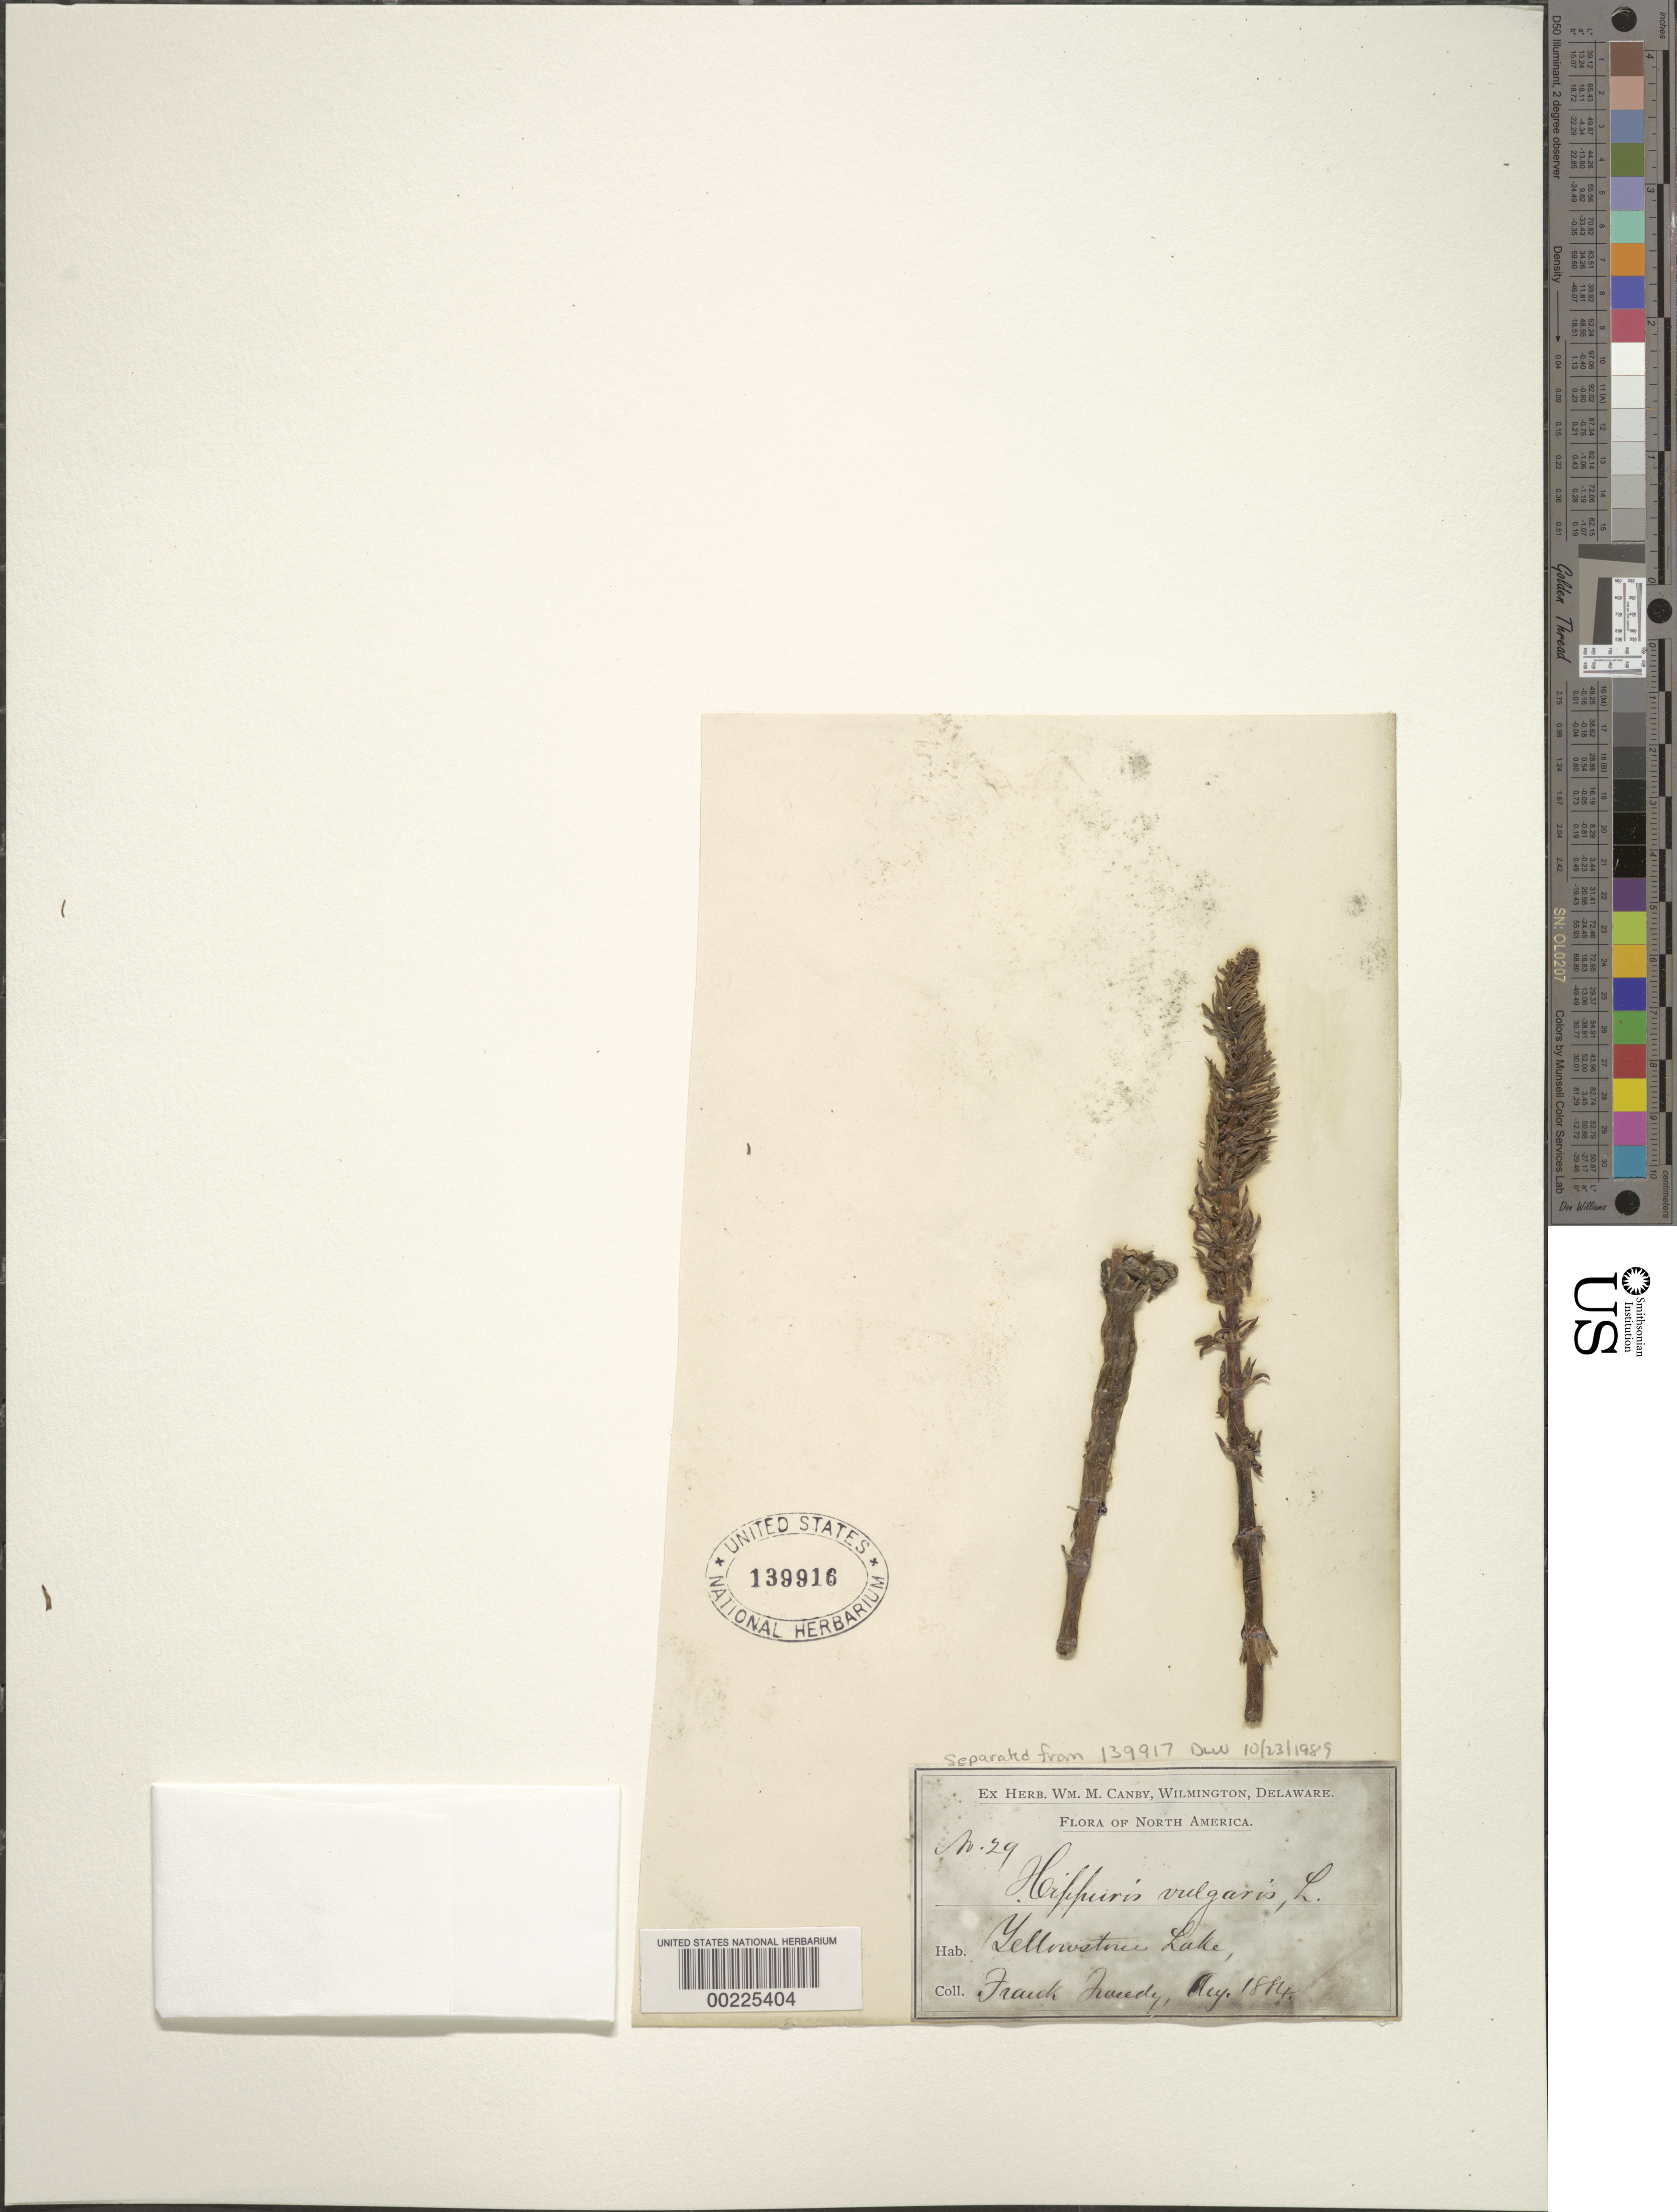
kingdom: Plantae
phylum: Tracheophyta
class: Magnoliopsida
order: Lamiales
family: Plantaginaceae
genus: Hippuris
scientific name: Hippuris vulgaris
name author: L.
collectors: F. Tweedy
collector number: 29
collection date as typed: Aug 1884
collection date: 1884-08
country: United States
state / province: Wyoming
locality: Yellowstone lake, yellowstone national park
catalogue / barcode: US 139916